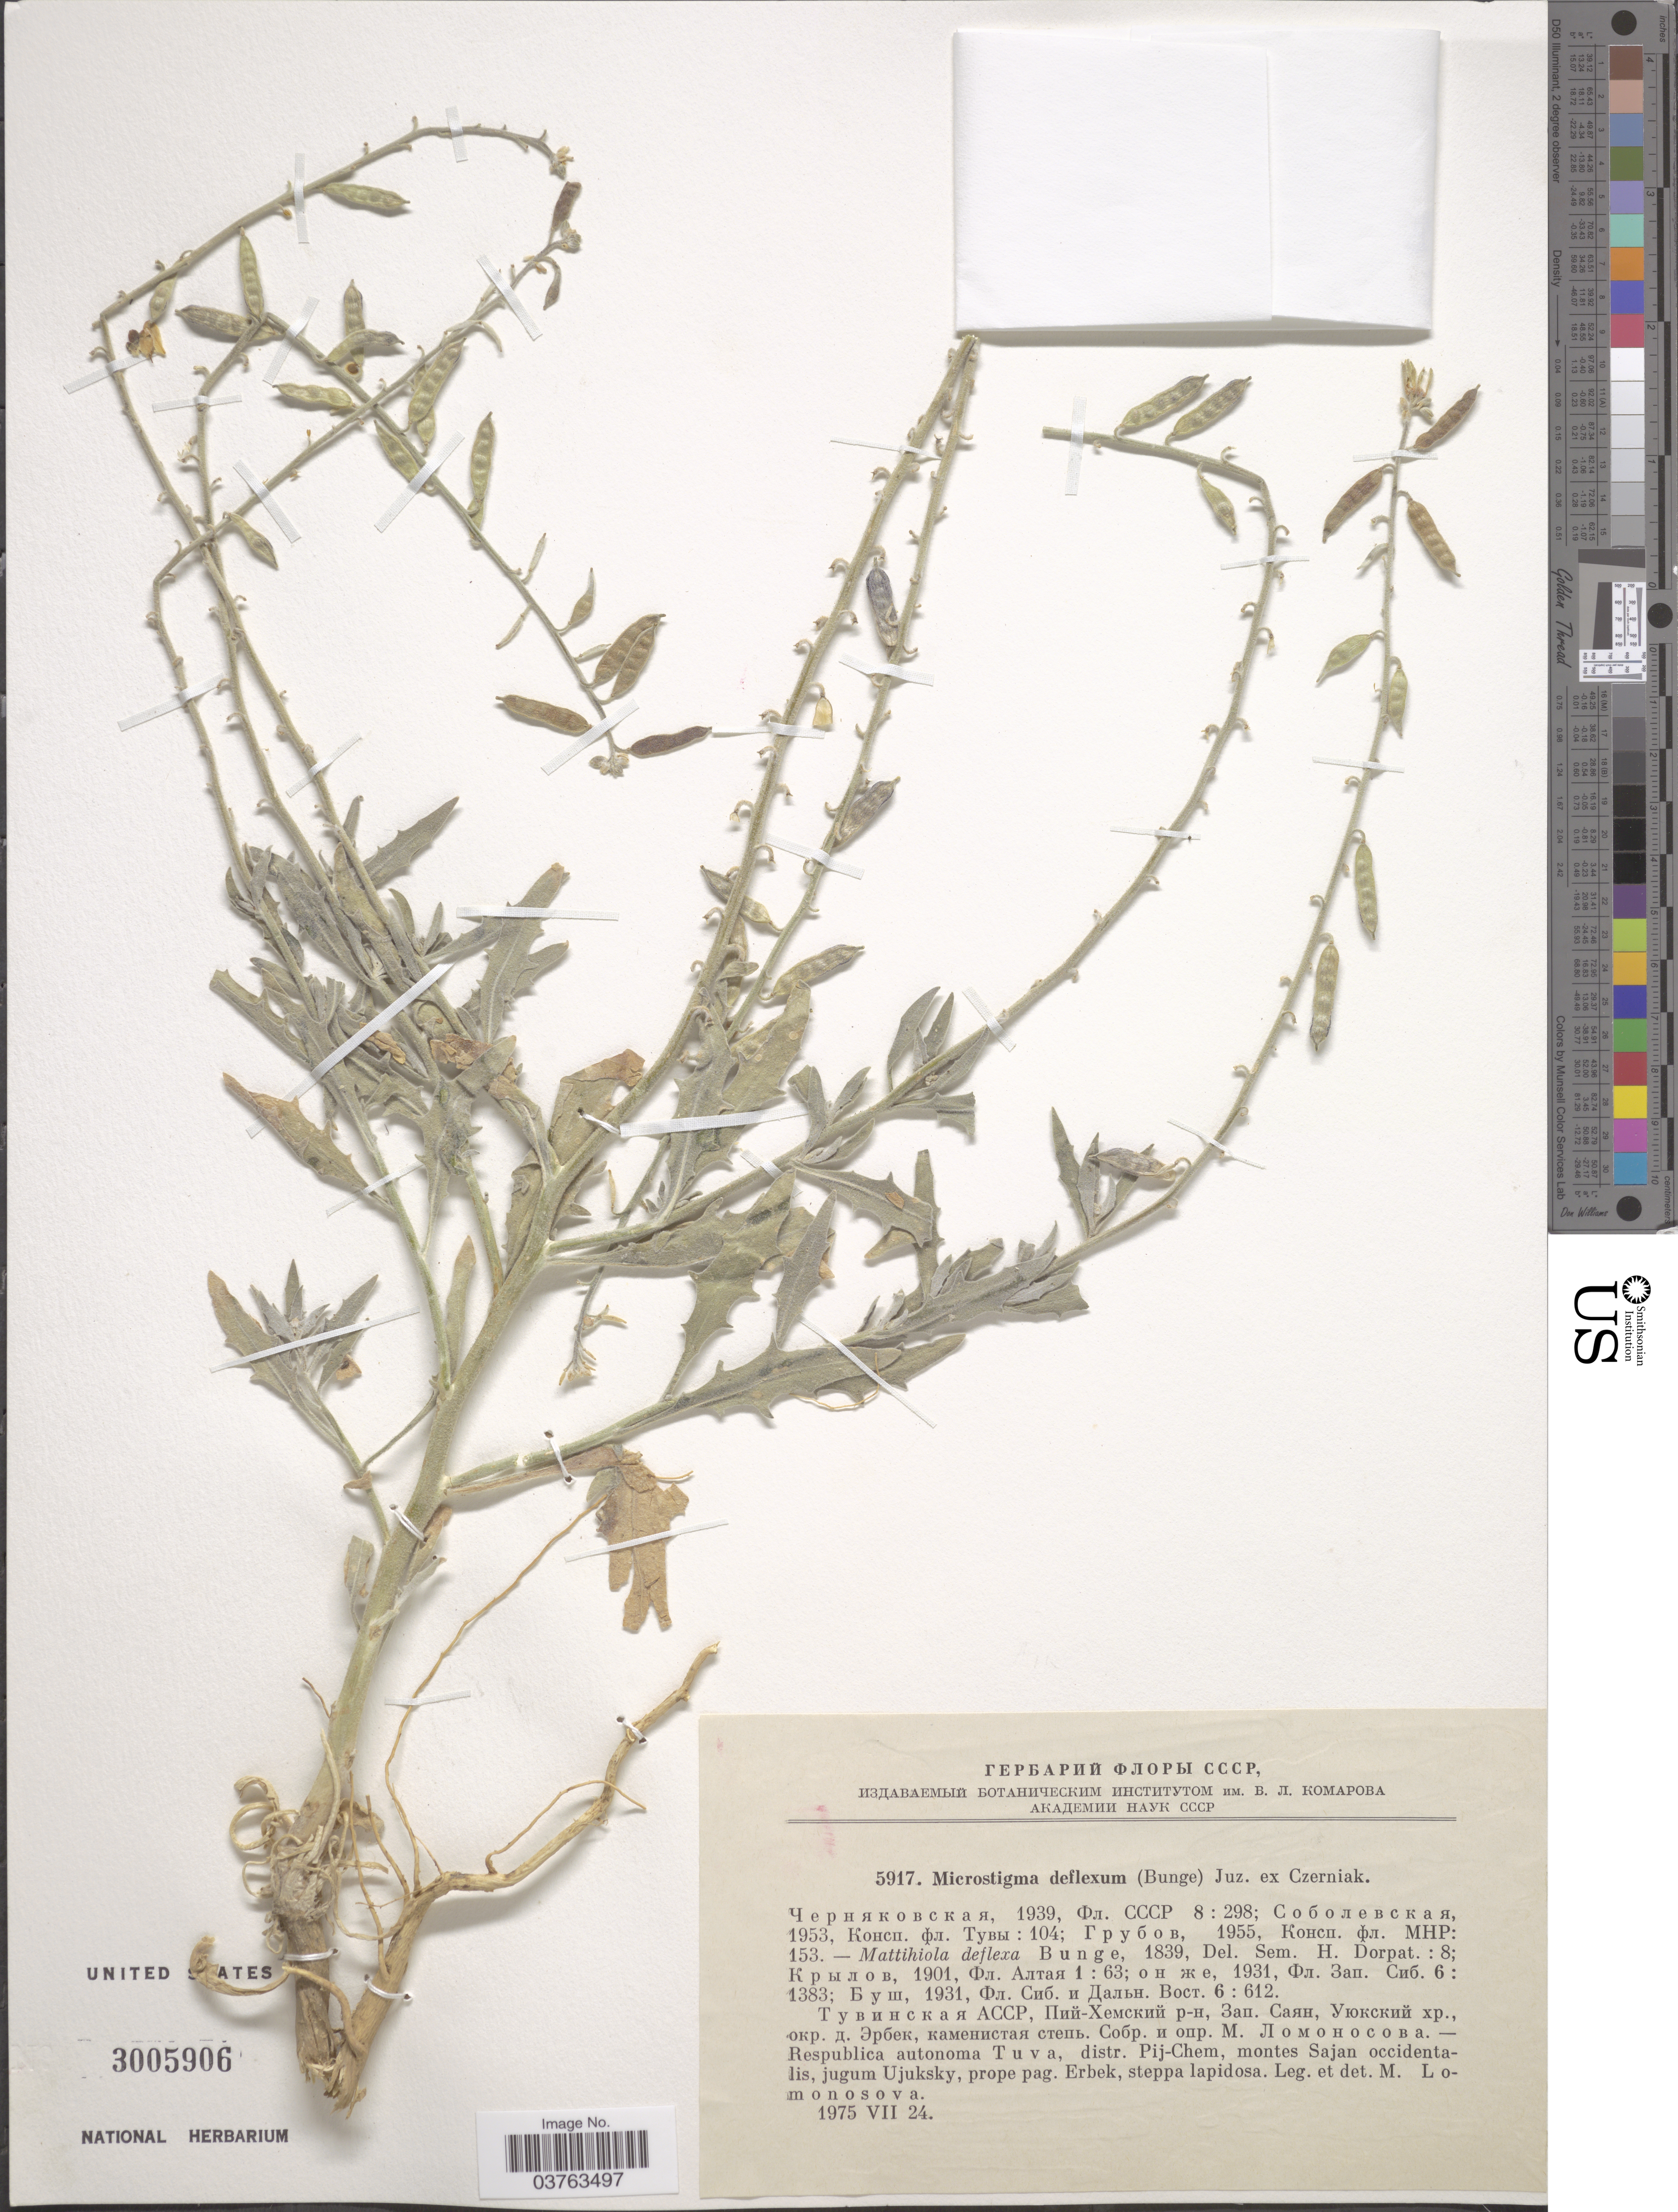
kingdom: Plantae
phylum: Tracheophyta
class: Magnoliopsida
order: Brassicales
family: Brassicaceae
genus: Matthiola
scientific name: Matthiola deflexa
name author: Bunge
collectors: M. Lomonosova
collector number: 5917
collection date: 1975-07-24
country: Russian Federation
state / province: Tuva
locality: Respublica autonoma Tuva, distr. Pij-Chem, montes Sajan occidentalis, jugum Ujuksky, prope pag. Erbek, steppa lapidosa.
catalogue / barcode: US 3005906